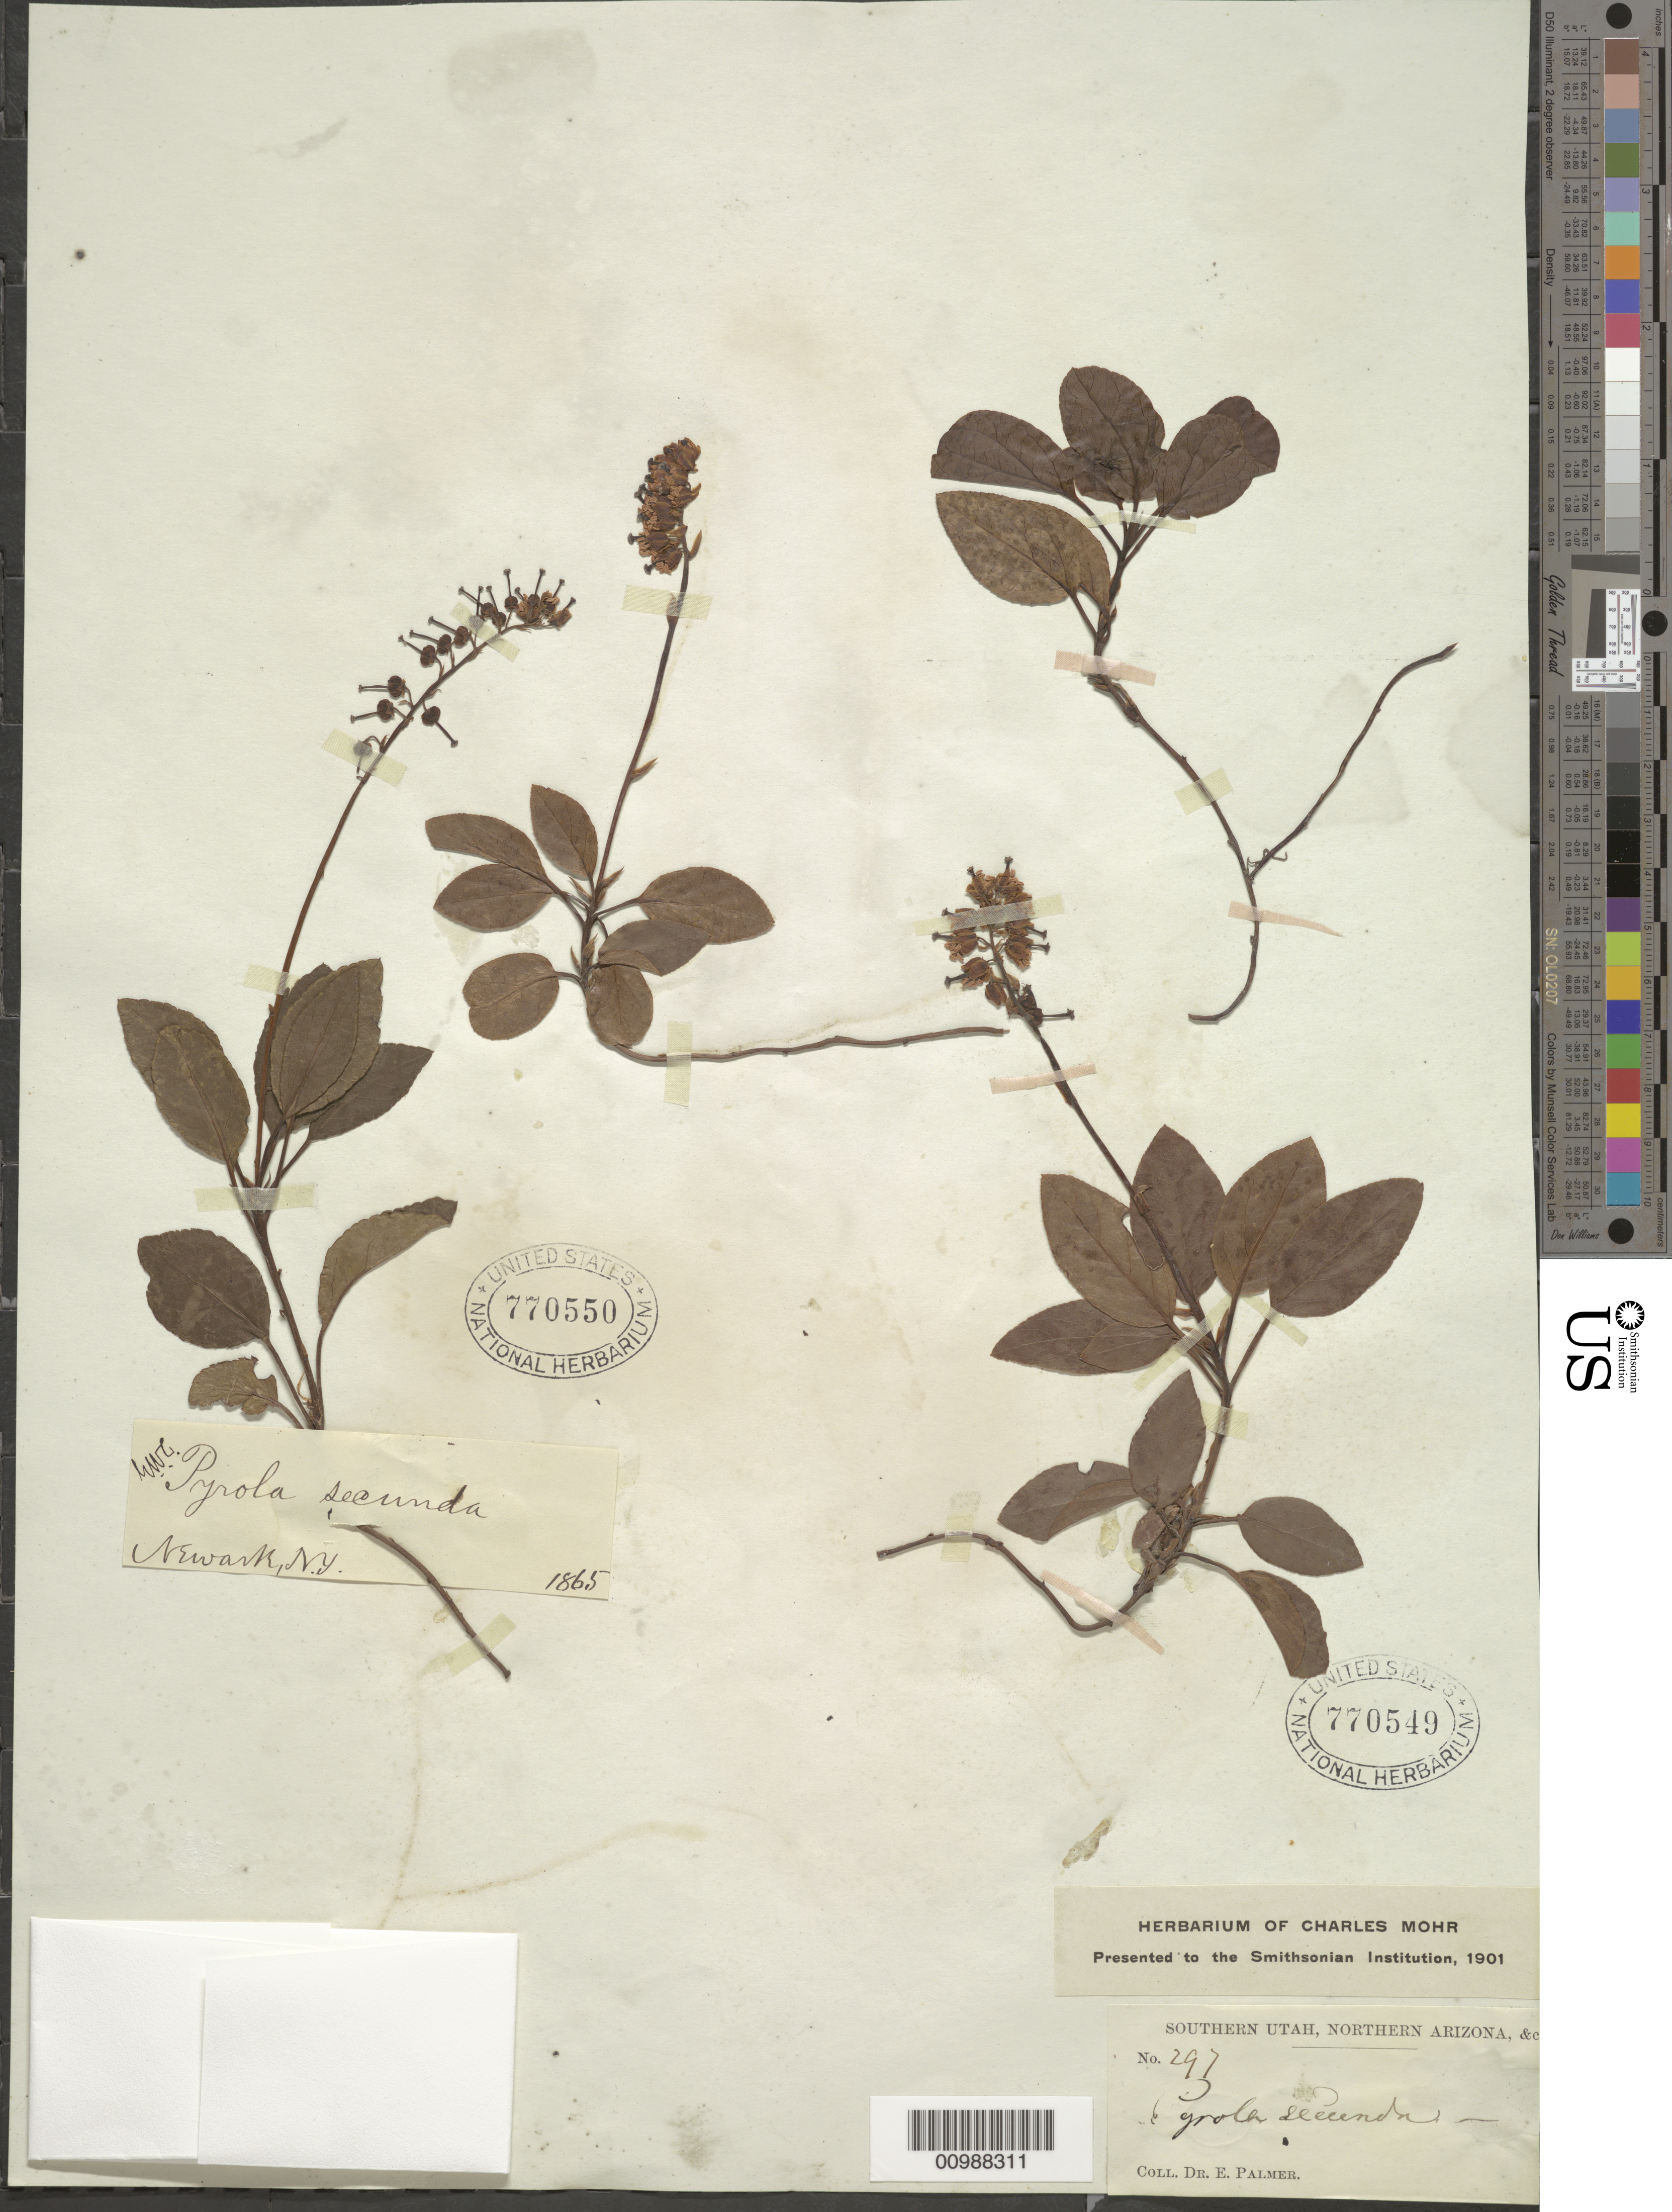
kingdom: Plantae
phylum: Tracheophyta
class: Magnoliopsida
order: Ericales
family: Ericaceae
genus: Pyrola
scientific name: Pyrola secunda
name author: L.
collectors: D. E. Palmer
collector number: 297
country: United States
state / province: Arizona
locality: Southern Utah, Northern Arizona.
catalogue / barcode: US 770550